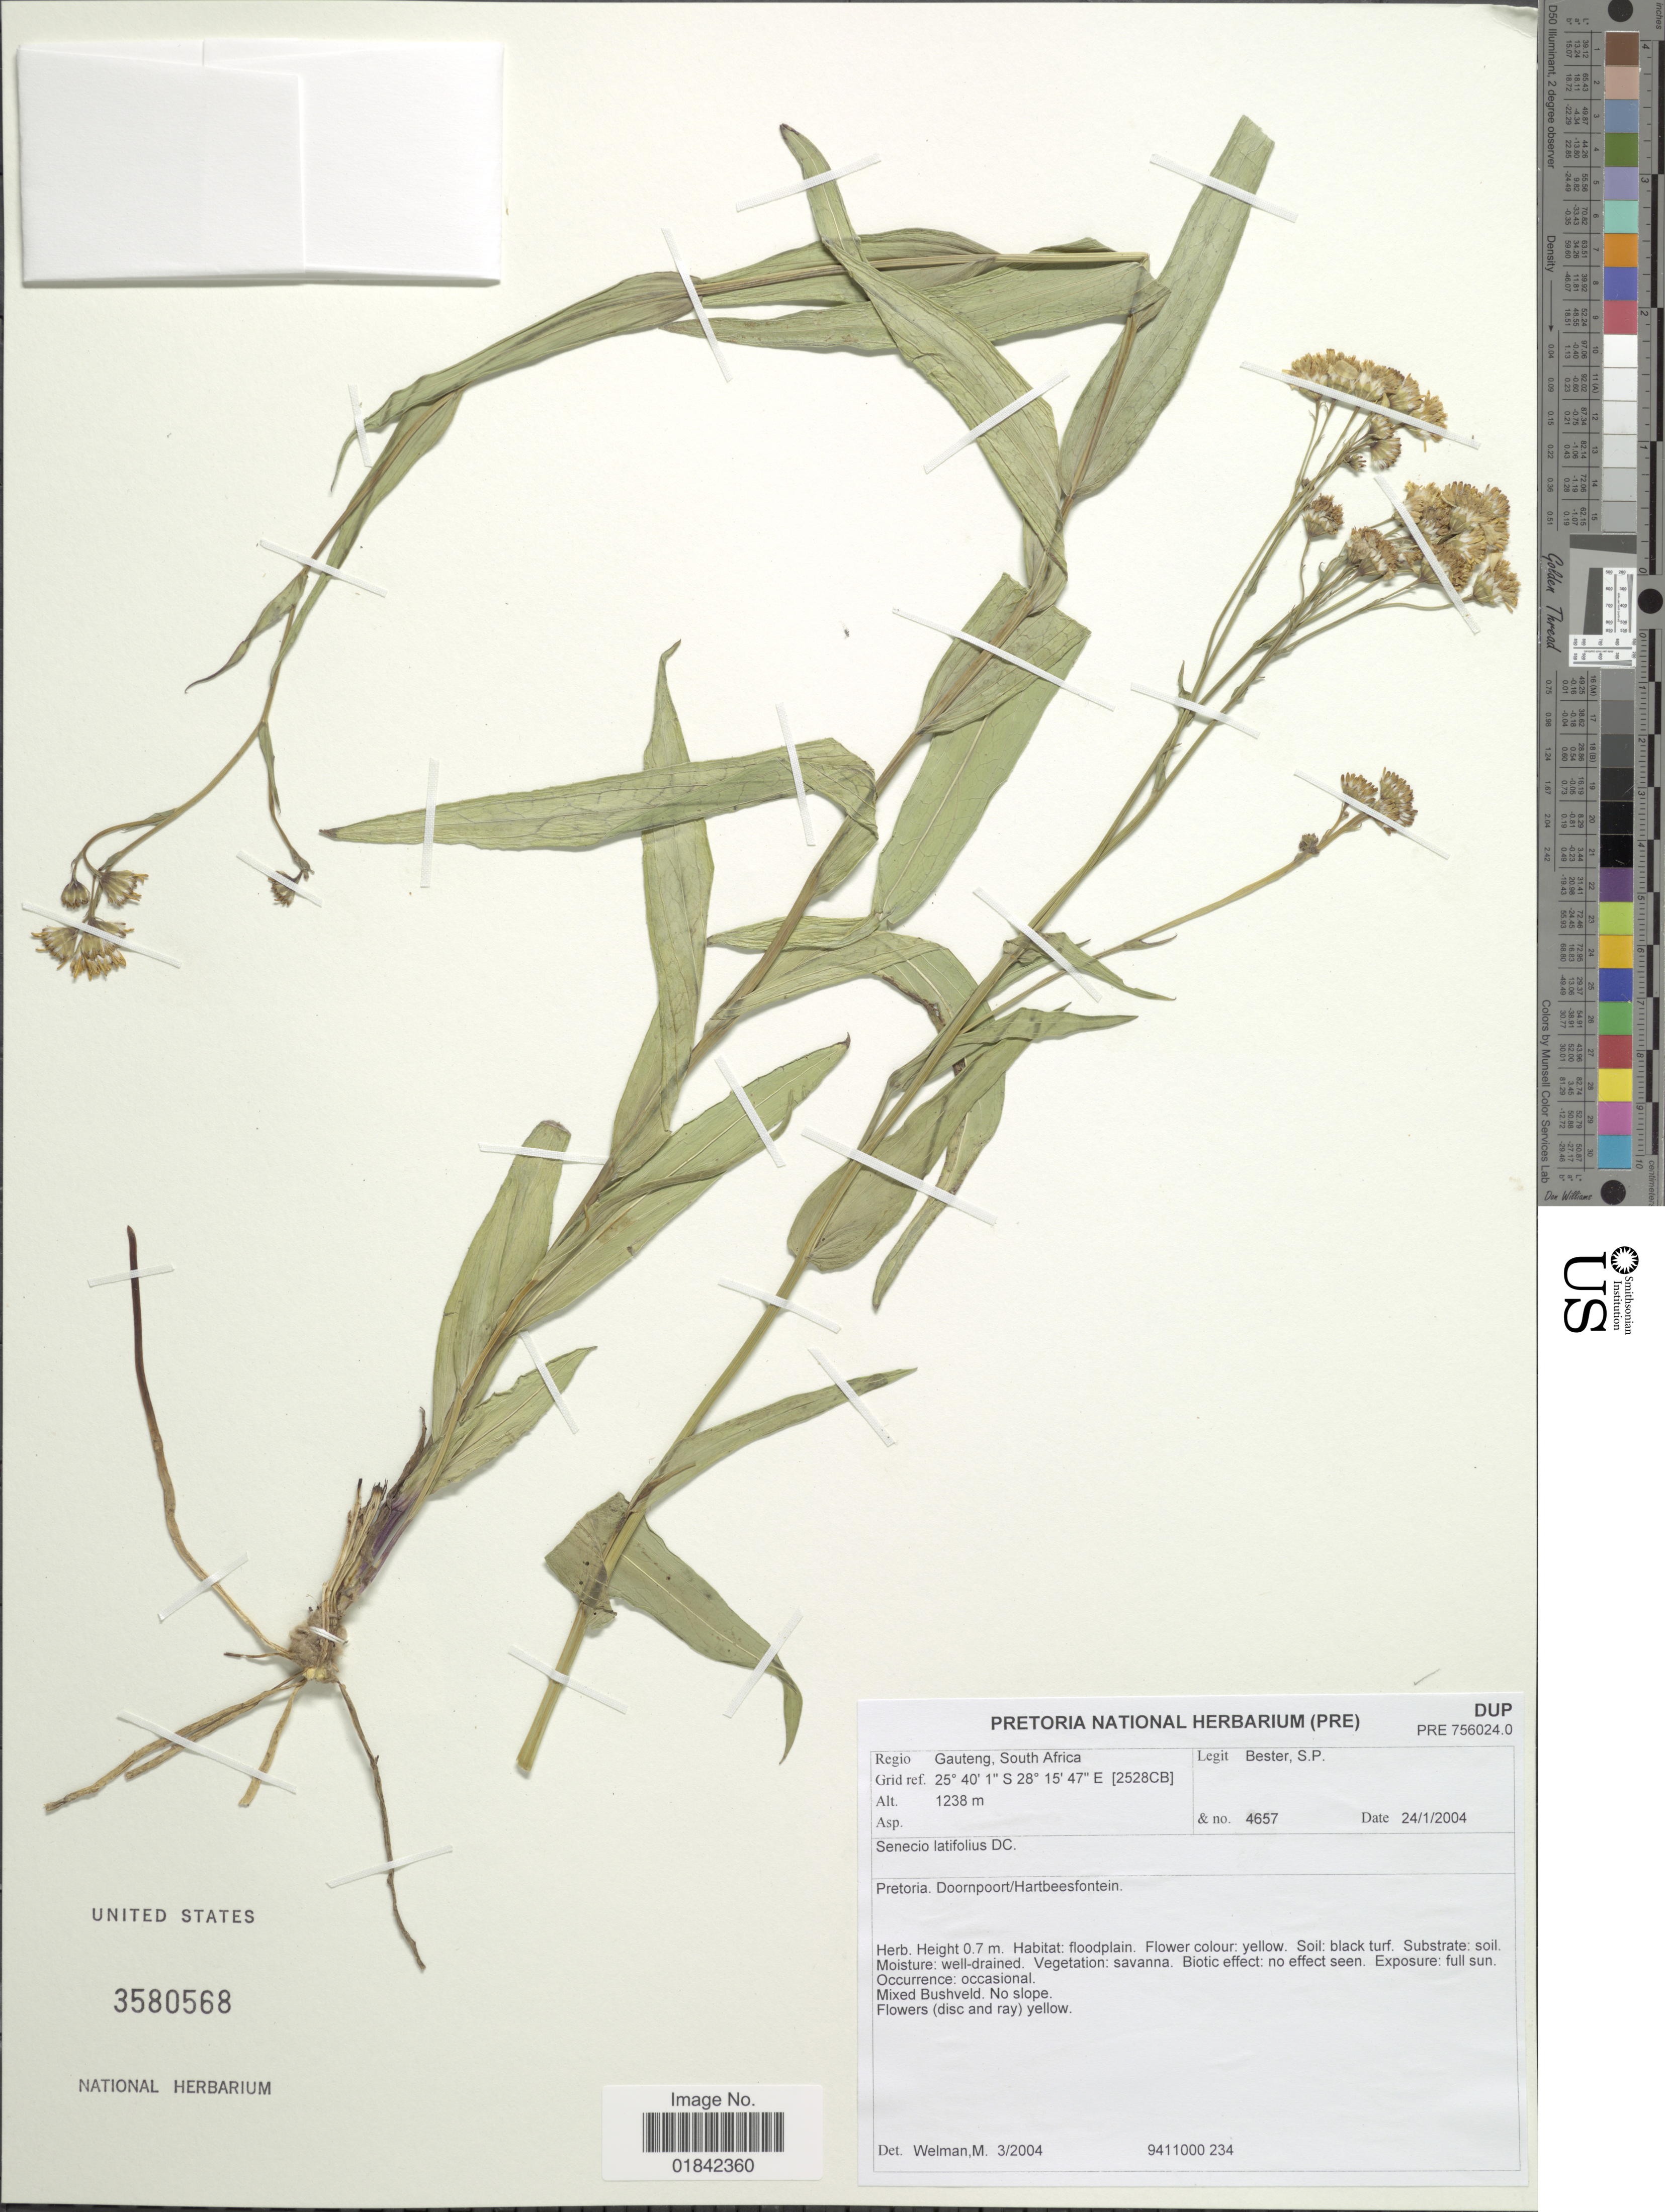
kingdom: Plantae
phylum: Tracheophyta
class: Magnoliopsida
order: Asterales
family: Asteraceae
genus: Senecio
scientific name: Senecio latifolius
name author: DC.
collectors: S. Bester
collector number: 4657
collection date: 2004-01-24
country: South Africa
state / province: Gauteng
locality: Pretoria, Doornpoort/Hartbeesfontein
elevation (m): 1238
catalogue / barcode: US 3580568